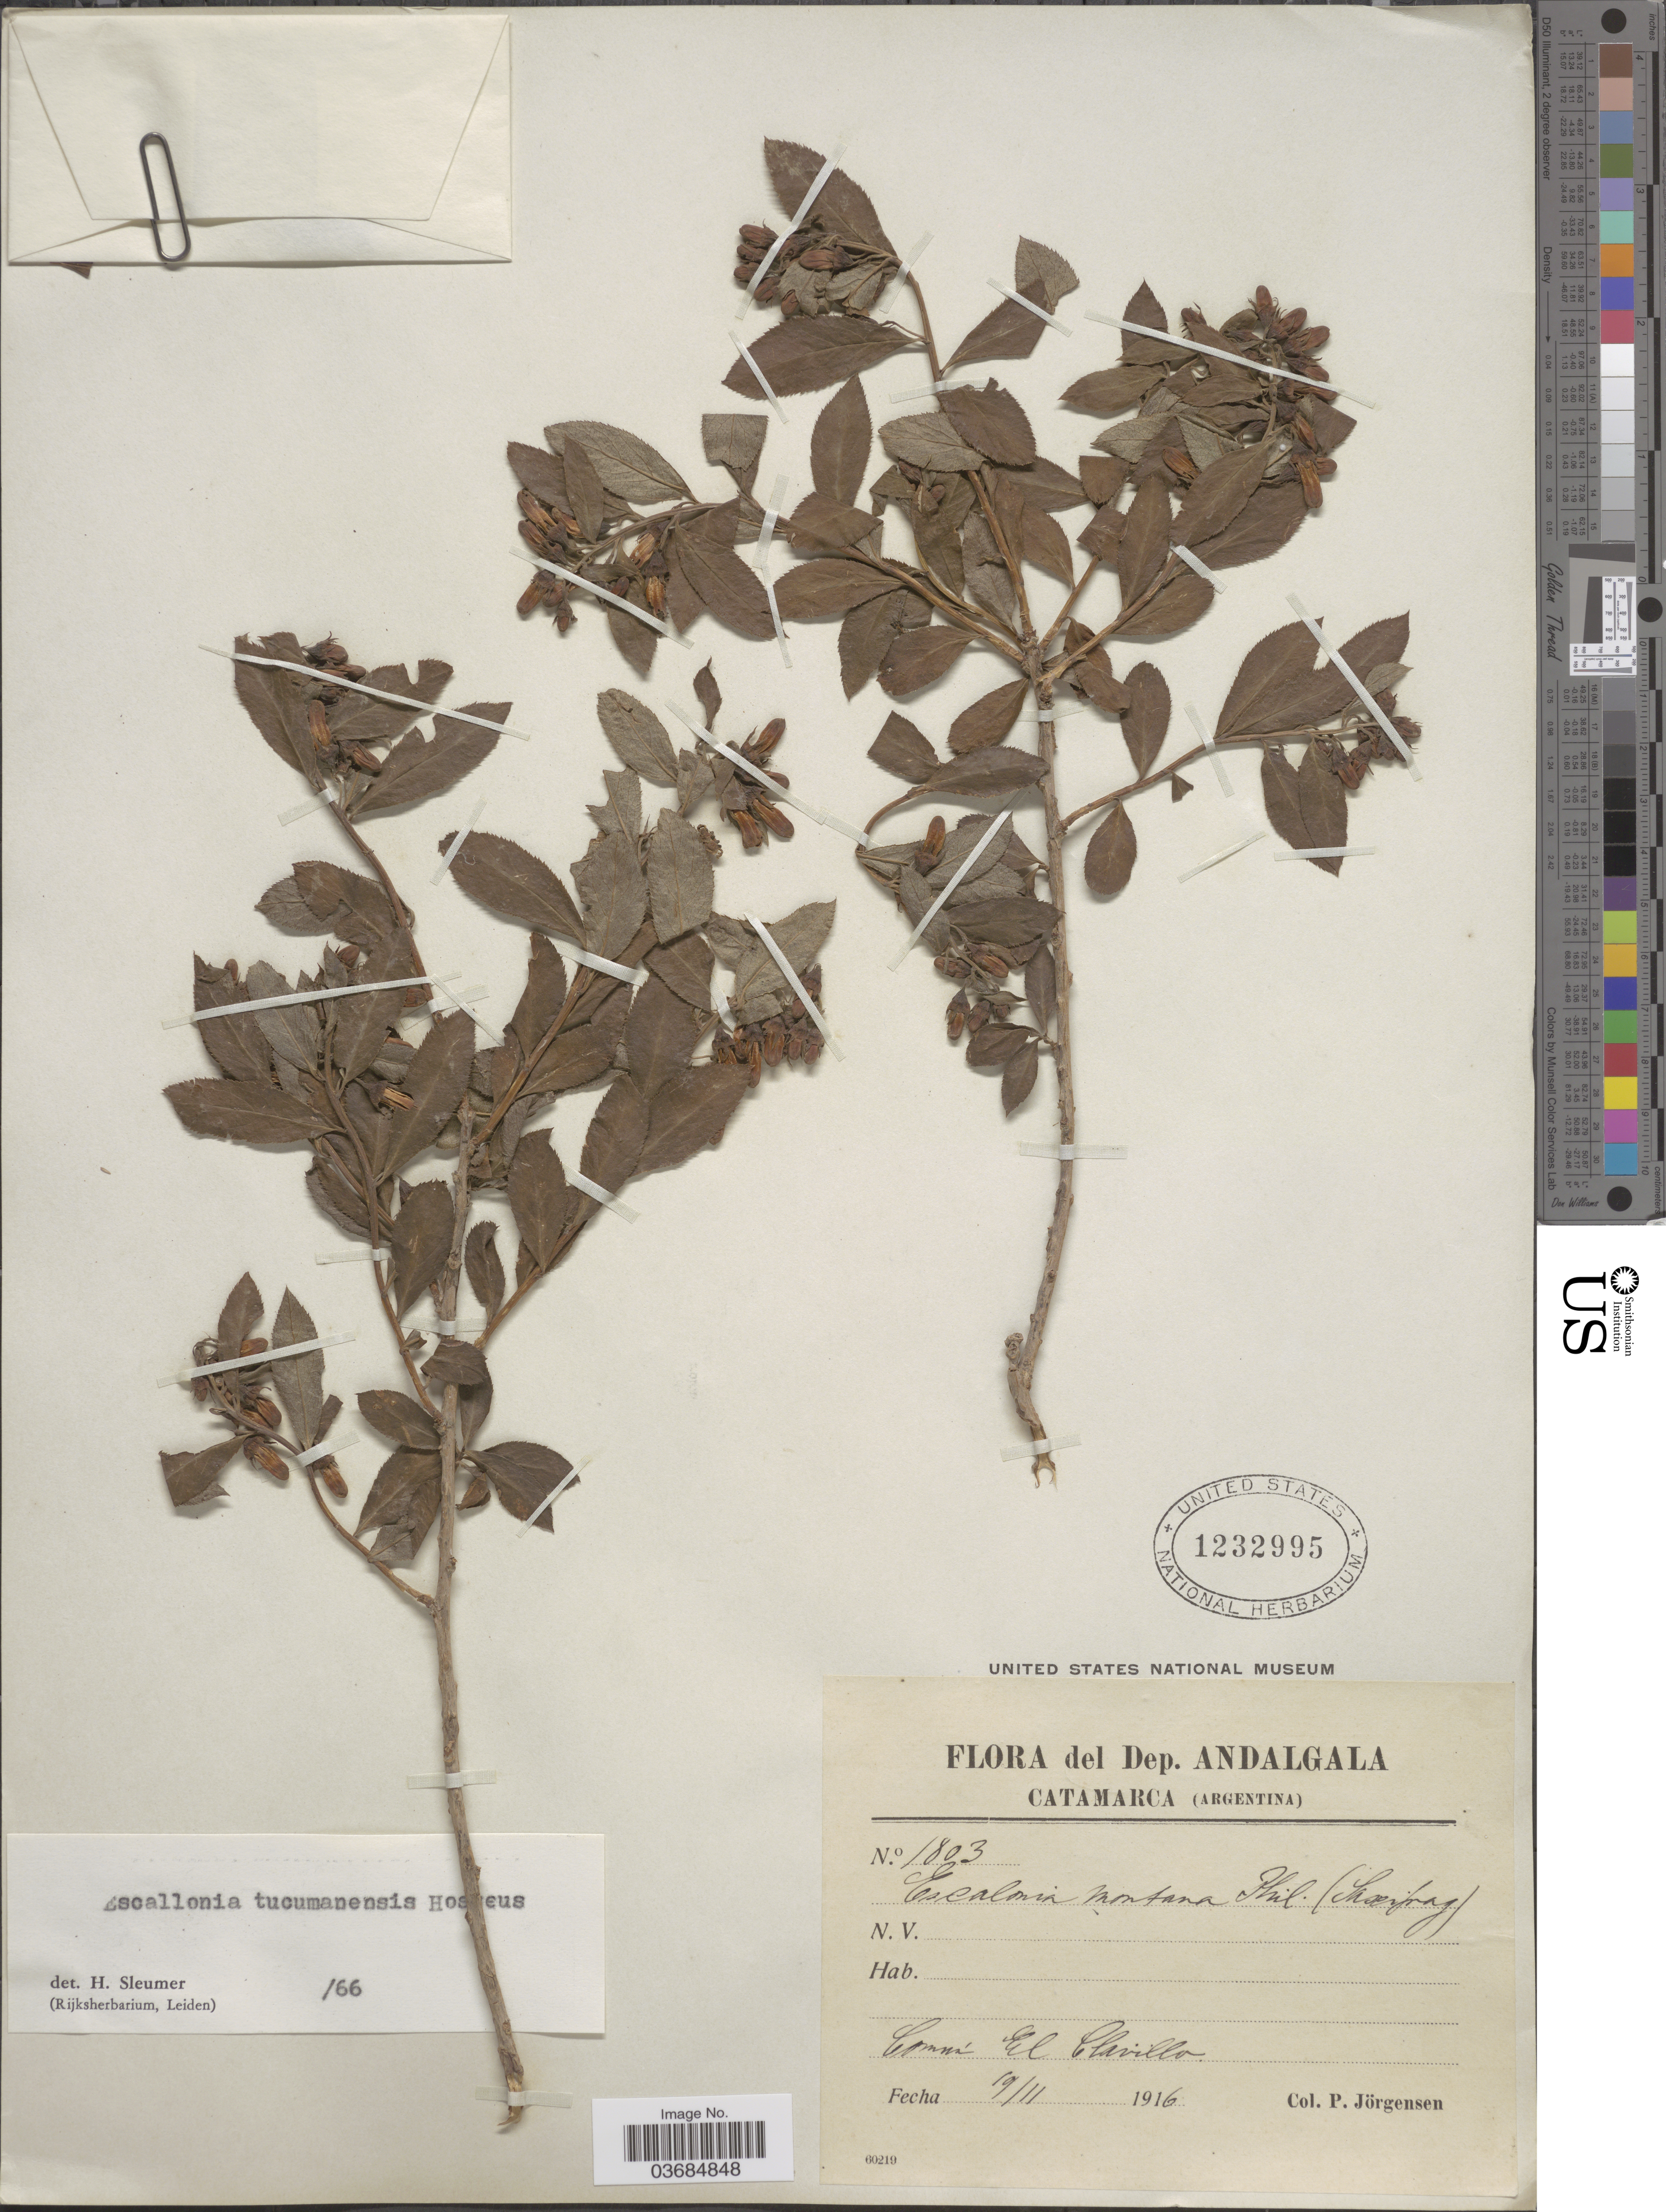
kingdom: Plantae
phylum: Tracheophyta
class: Magnoliopsida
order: Escalloniales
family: Escalloniaceae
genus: Escallonia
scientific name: Escallonia tucumanensis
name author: Hosseus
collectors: P. Jörgensen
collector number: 1803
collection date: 1916-11-19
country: Argentina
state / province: Catamarca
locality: Dep. Andalgala. Común El Clavilla.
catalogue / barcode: US 1232995